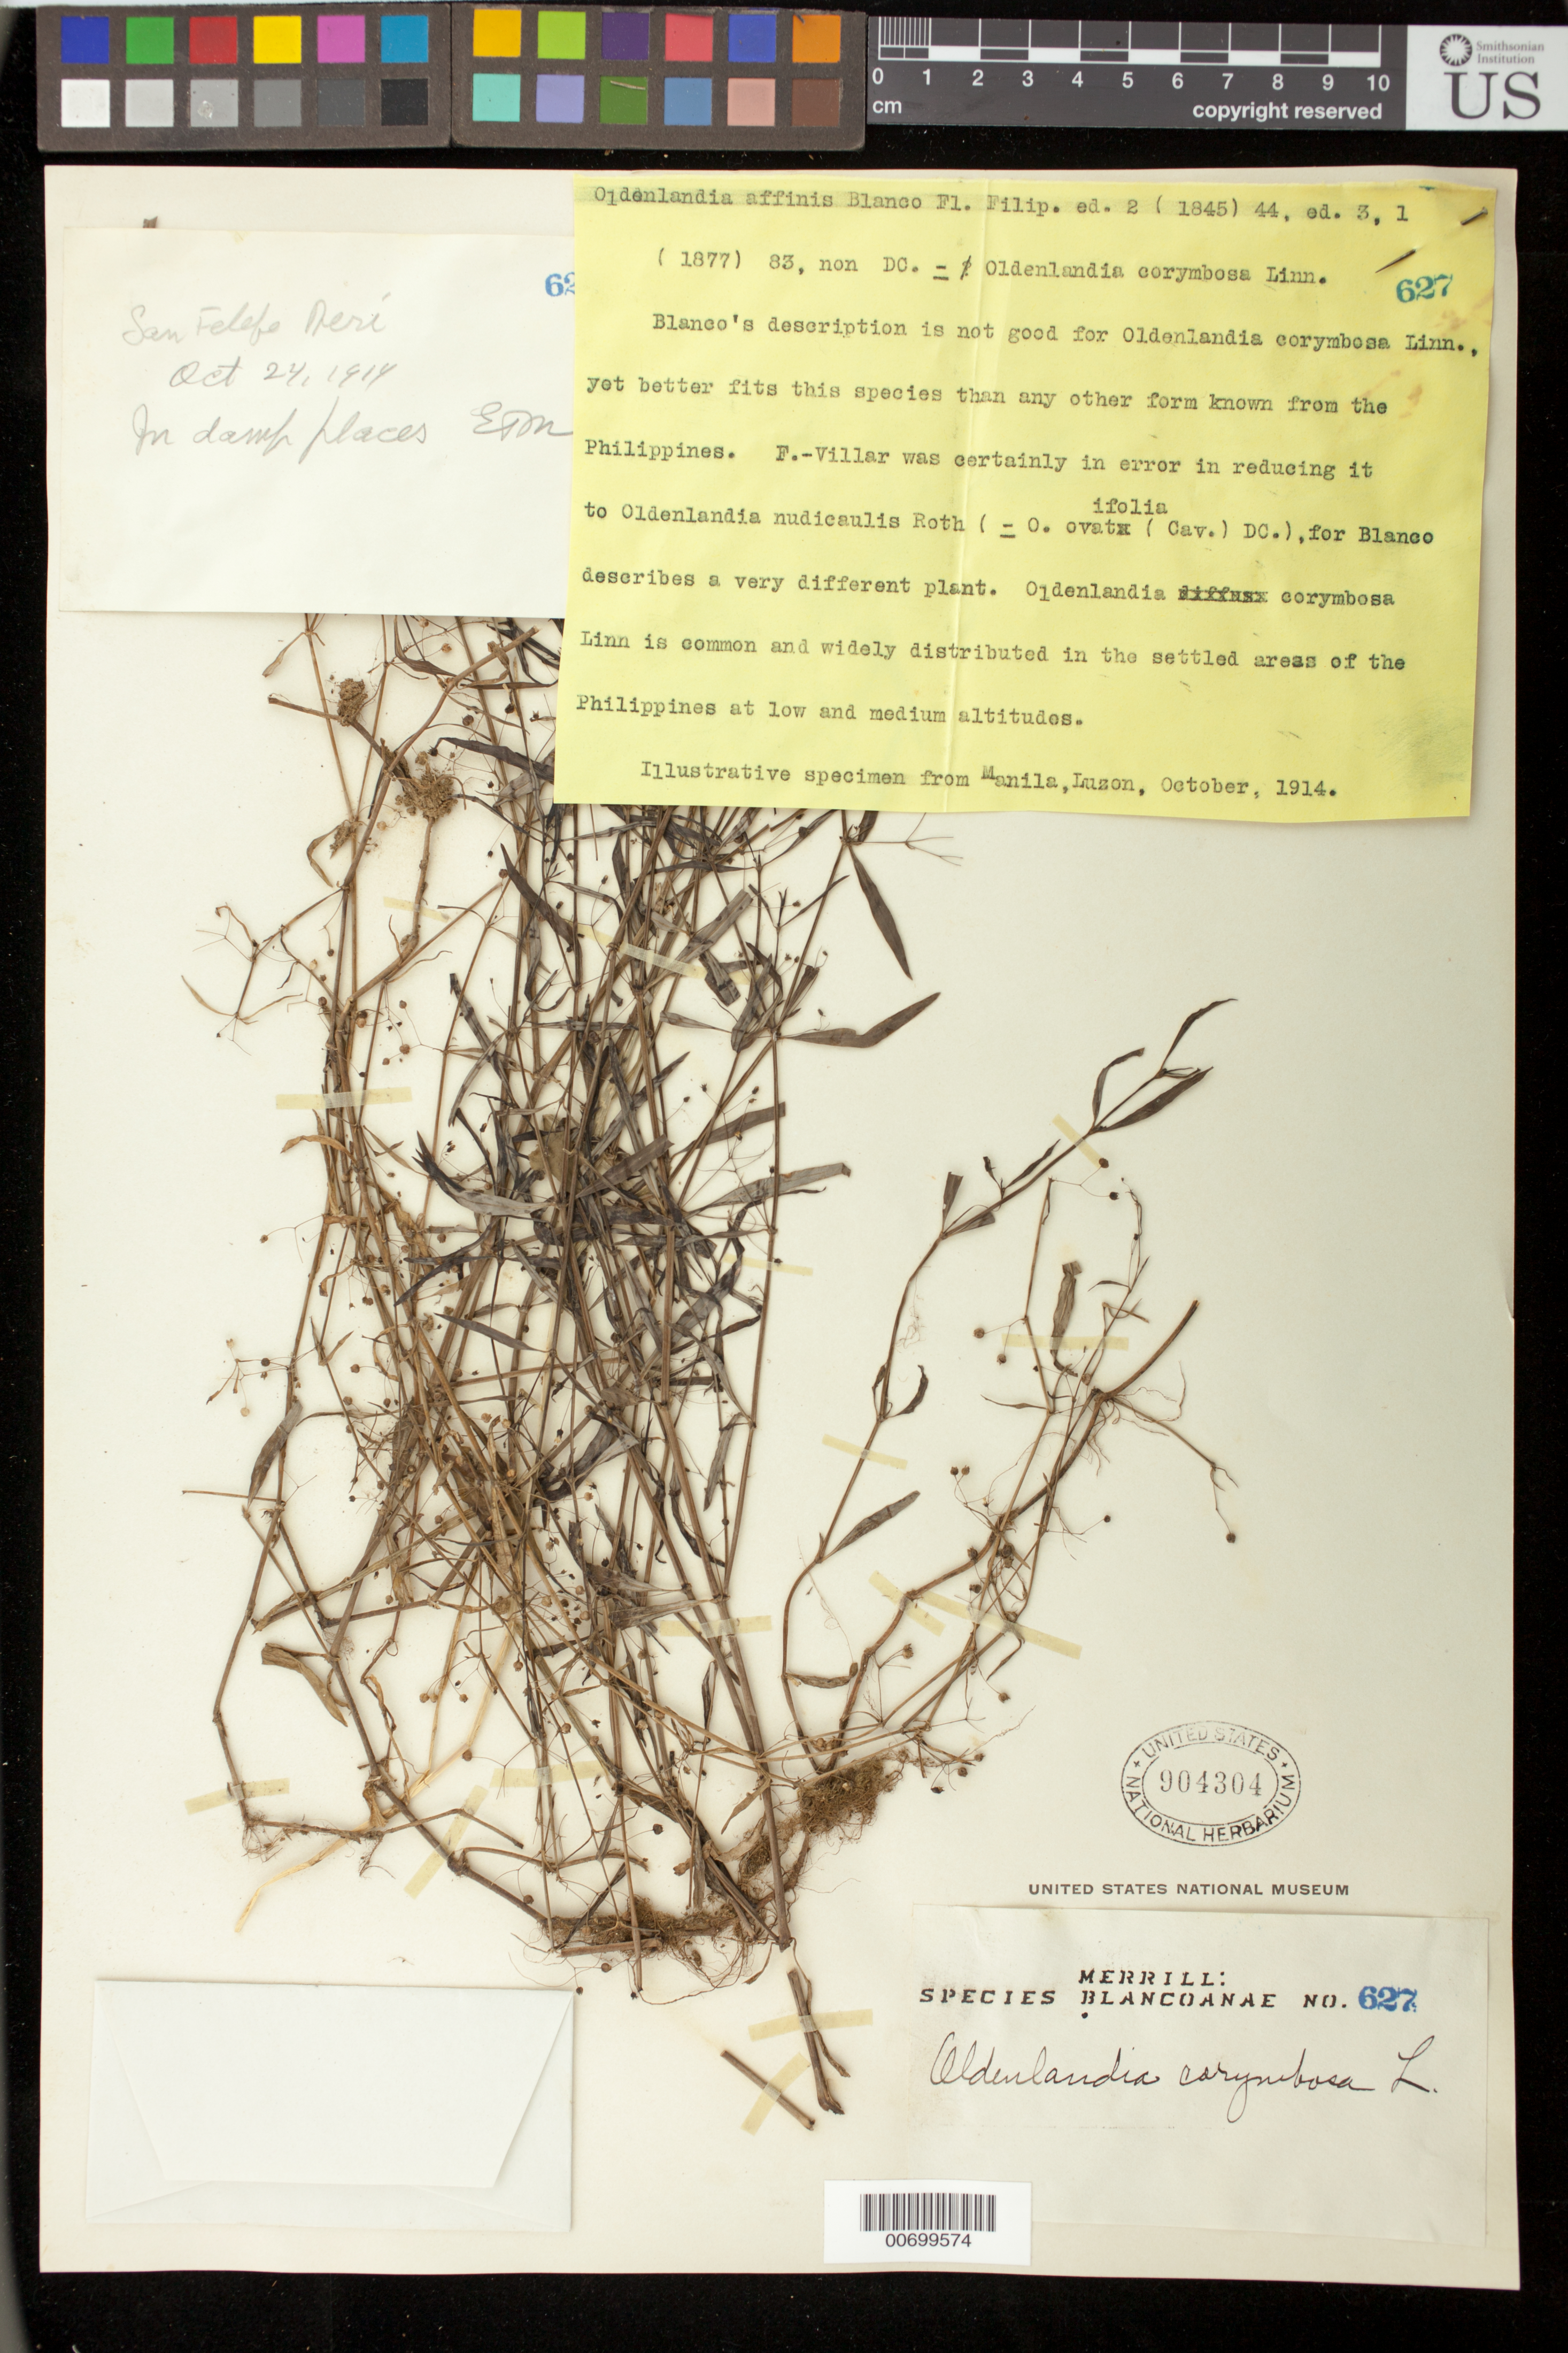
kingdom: Plantae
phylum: Tracheophyta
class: Magnoliopsida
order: Gentianales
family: Rubiaceae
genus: Oldenlandia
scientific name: Oldenlandia corymbosa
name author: L.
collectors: E. D. Merrill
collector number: Sp. Blancoan. 0627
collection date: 1914-10-24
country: Philippines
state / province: National Capital Region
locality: San Felipe Neri. Manila, Luzon.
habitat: In damp places.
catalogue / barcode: US 904304